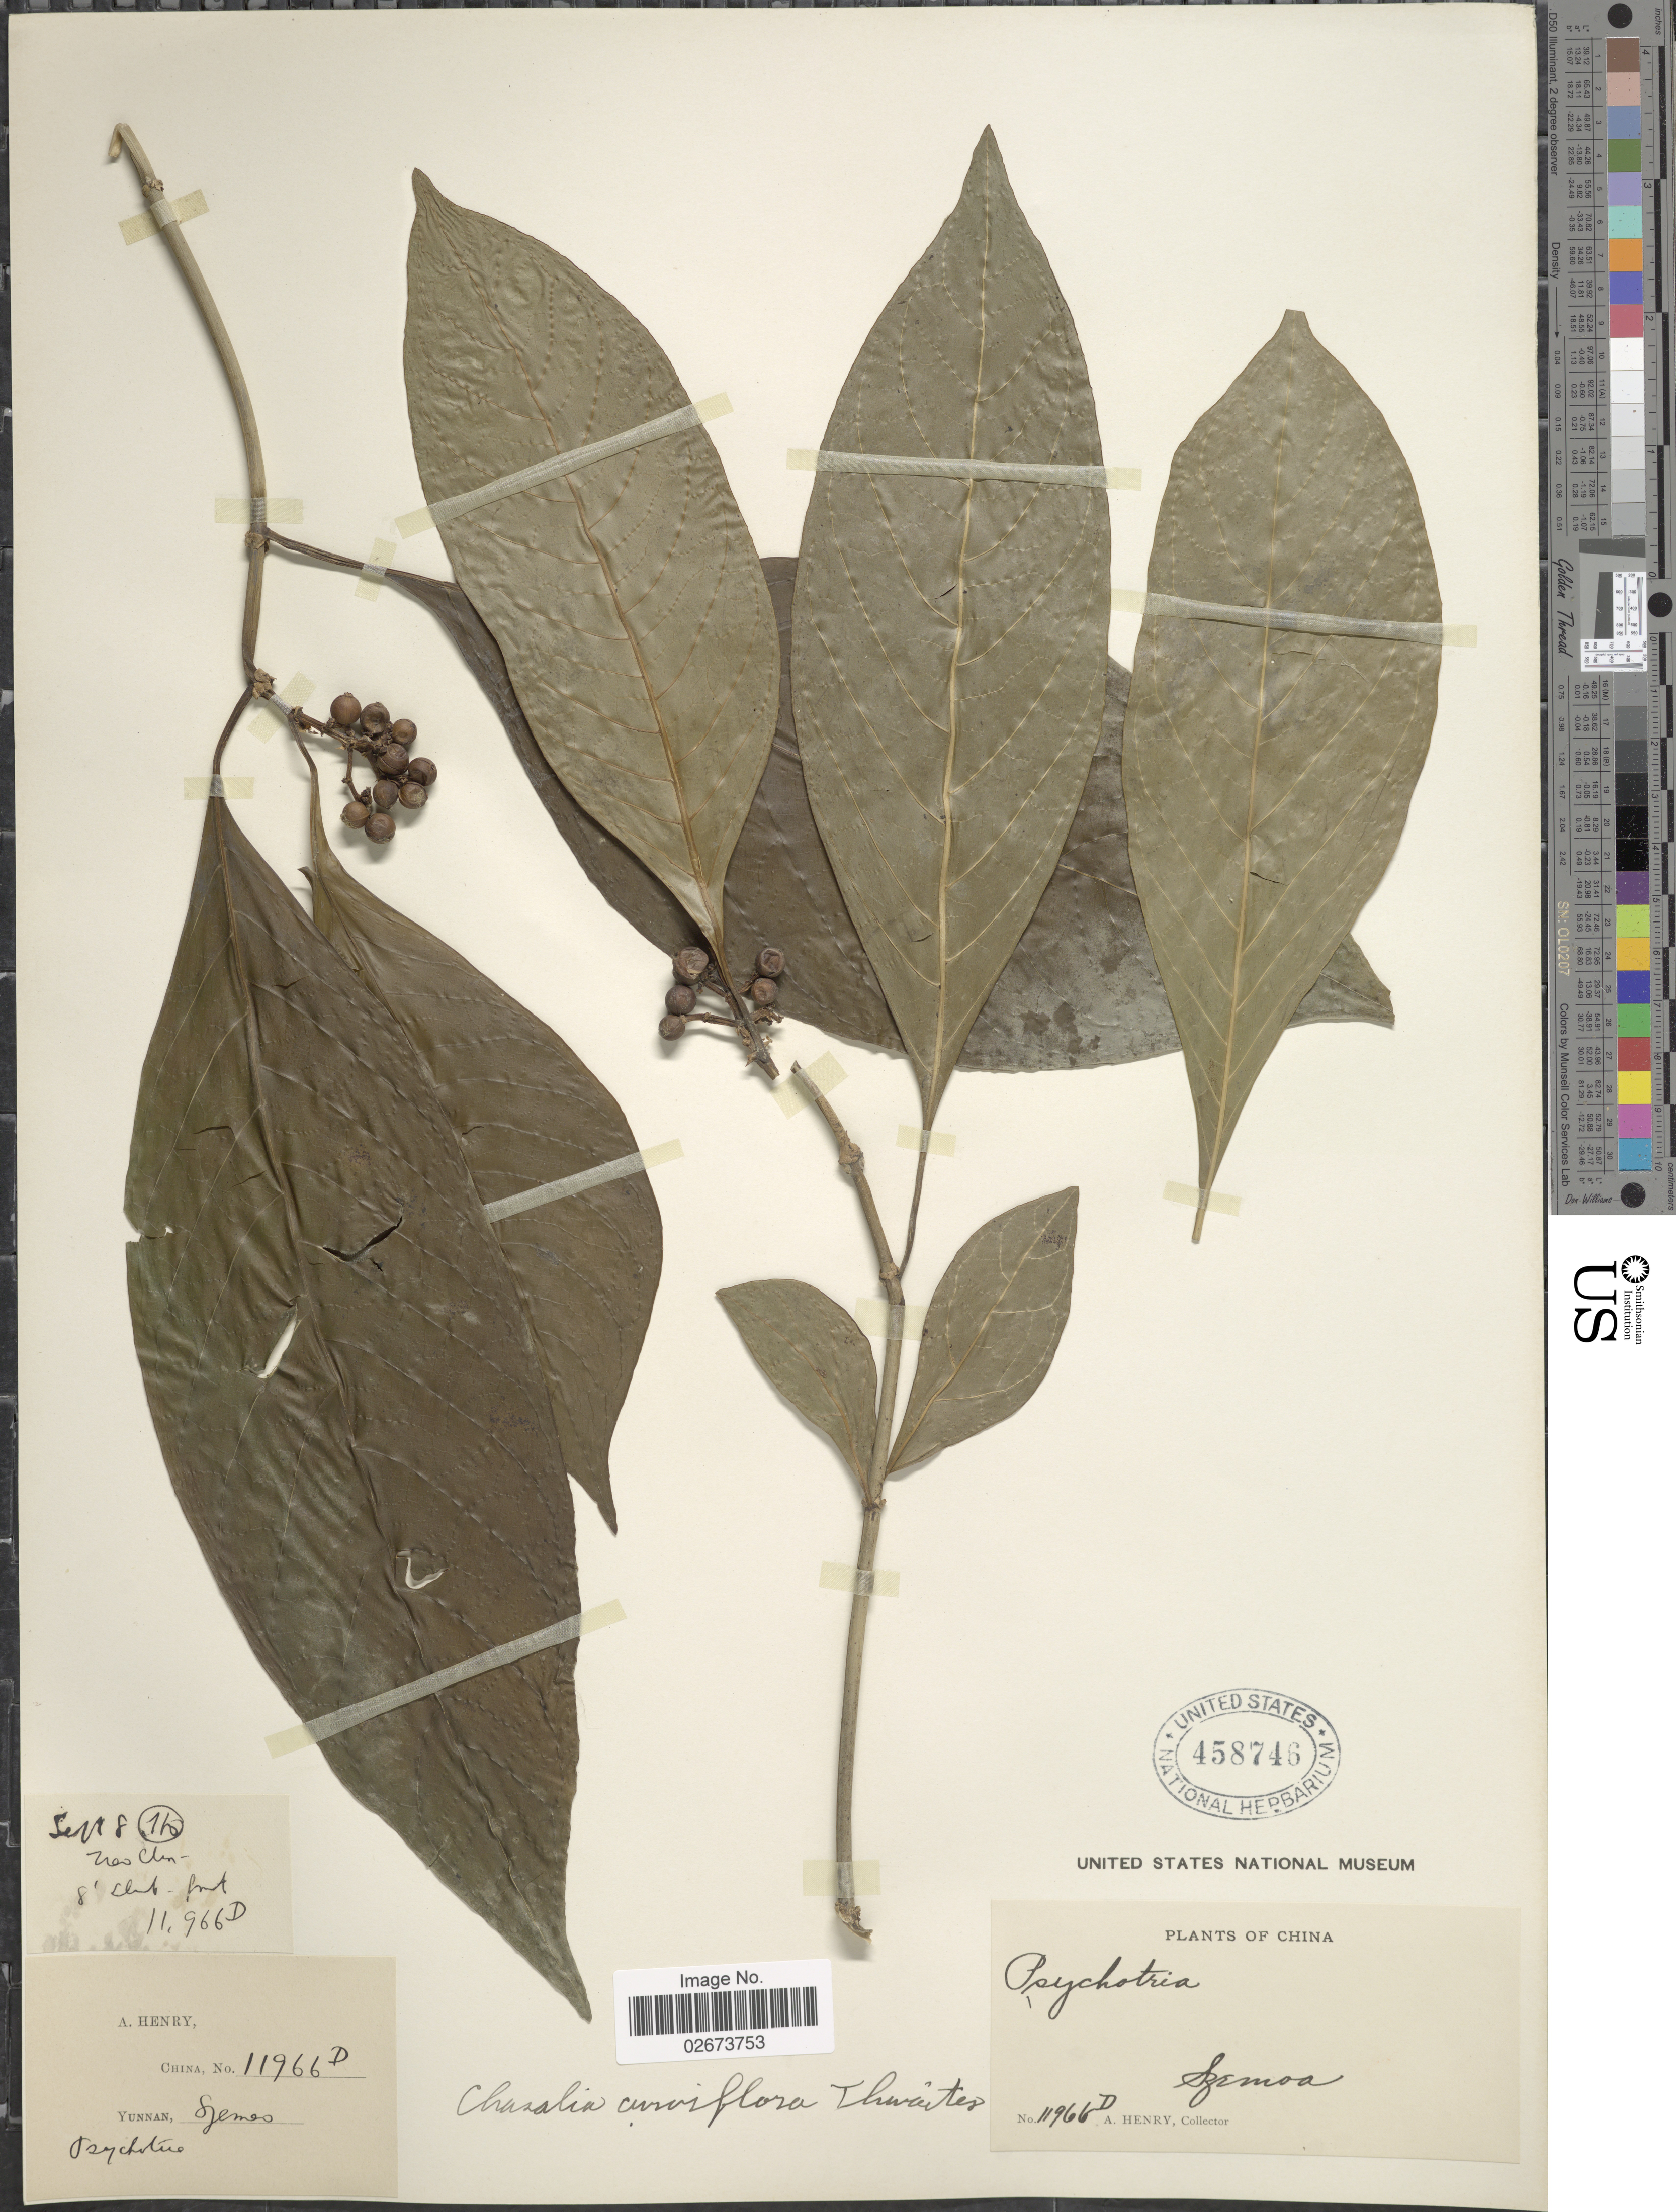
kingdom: Plantae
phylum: Tracheophyta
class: Magnoliopsida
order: Gentianales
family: Rubiaceae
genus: Chassalia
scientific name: Chassalia curviflora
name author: (Wall.) Thwaites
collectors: A. Henry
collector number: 11966 D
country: China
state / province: Yunnan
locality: Szemoa. Ho.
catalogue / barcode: US 458746